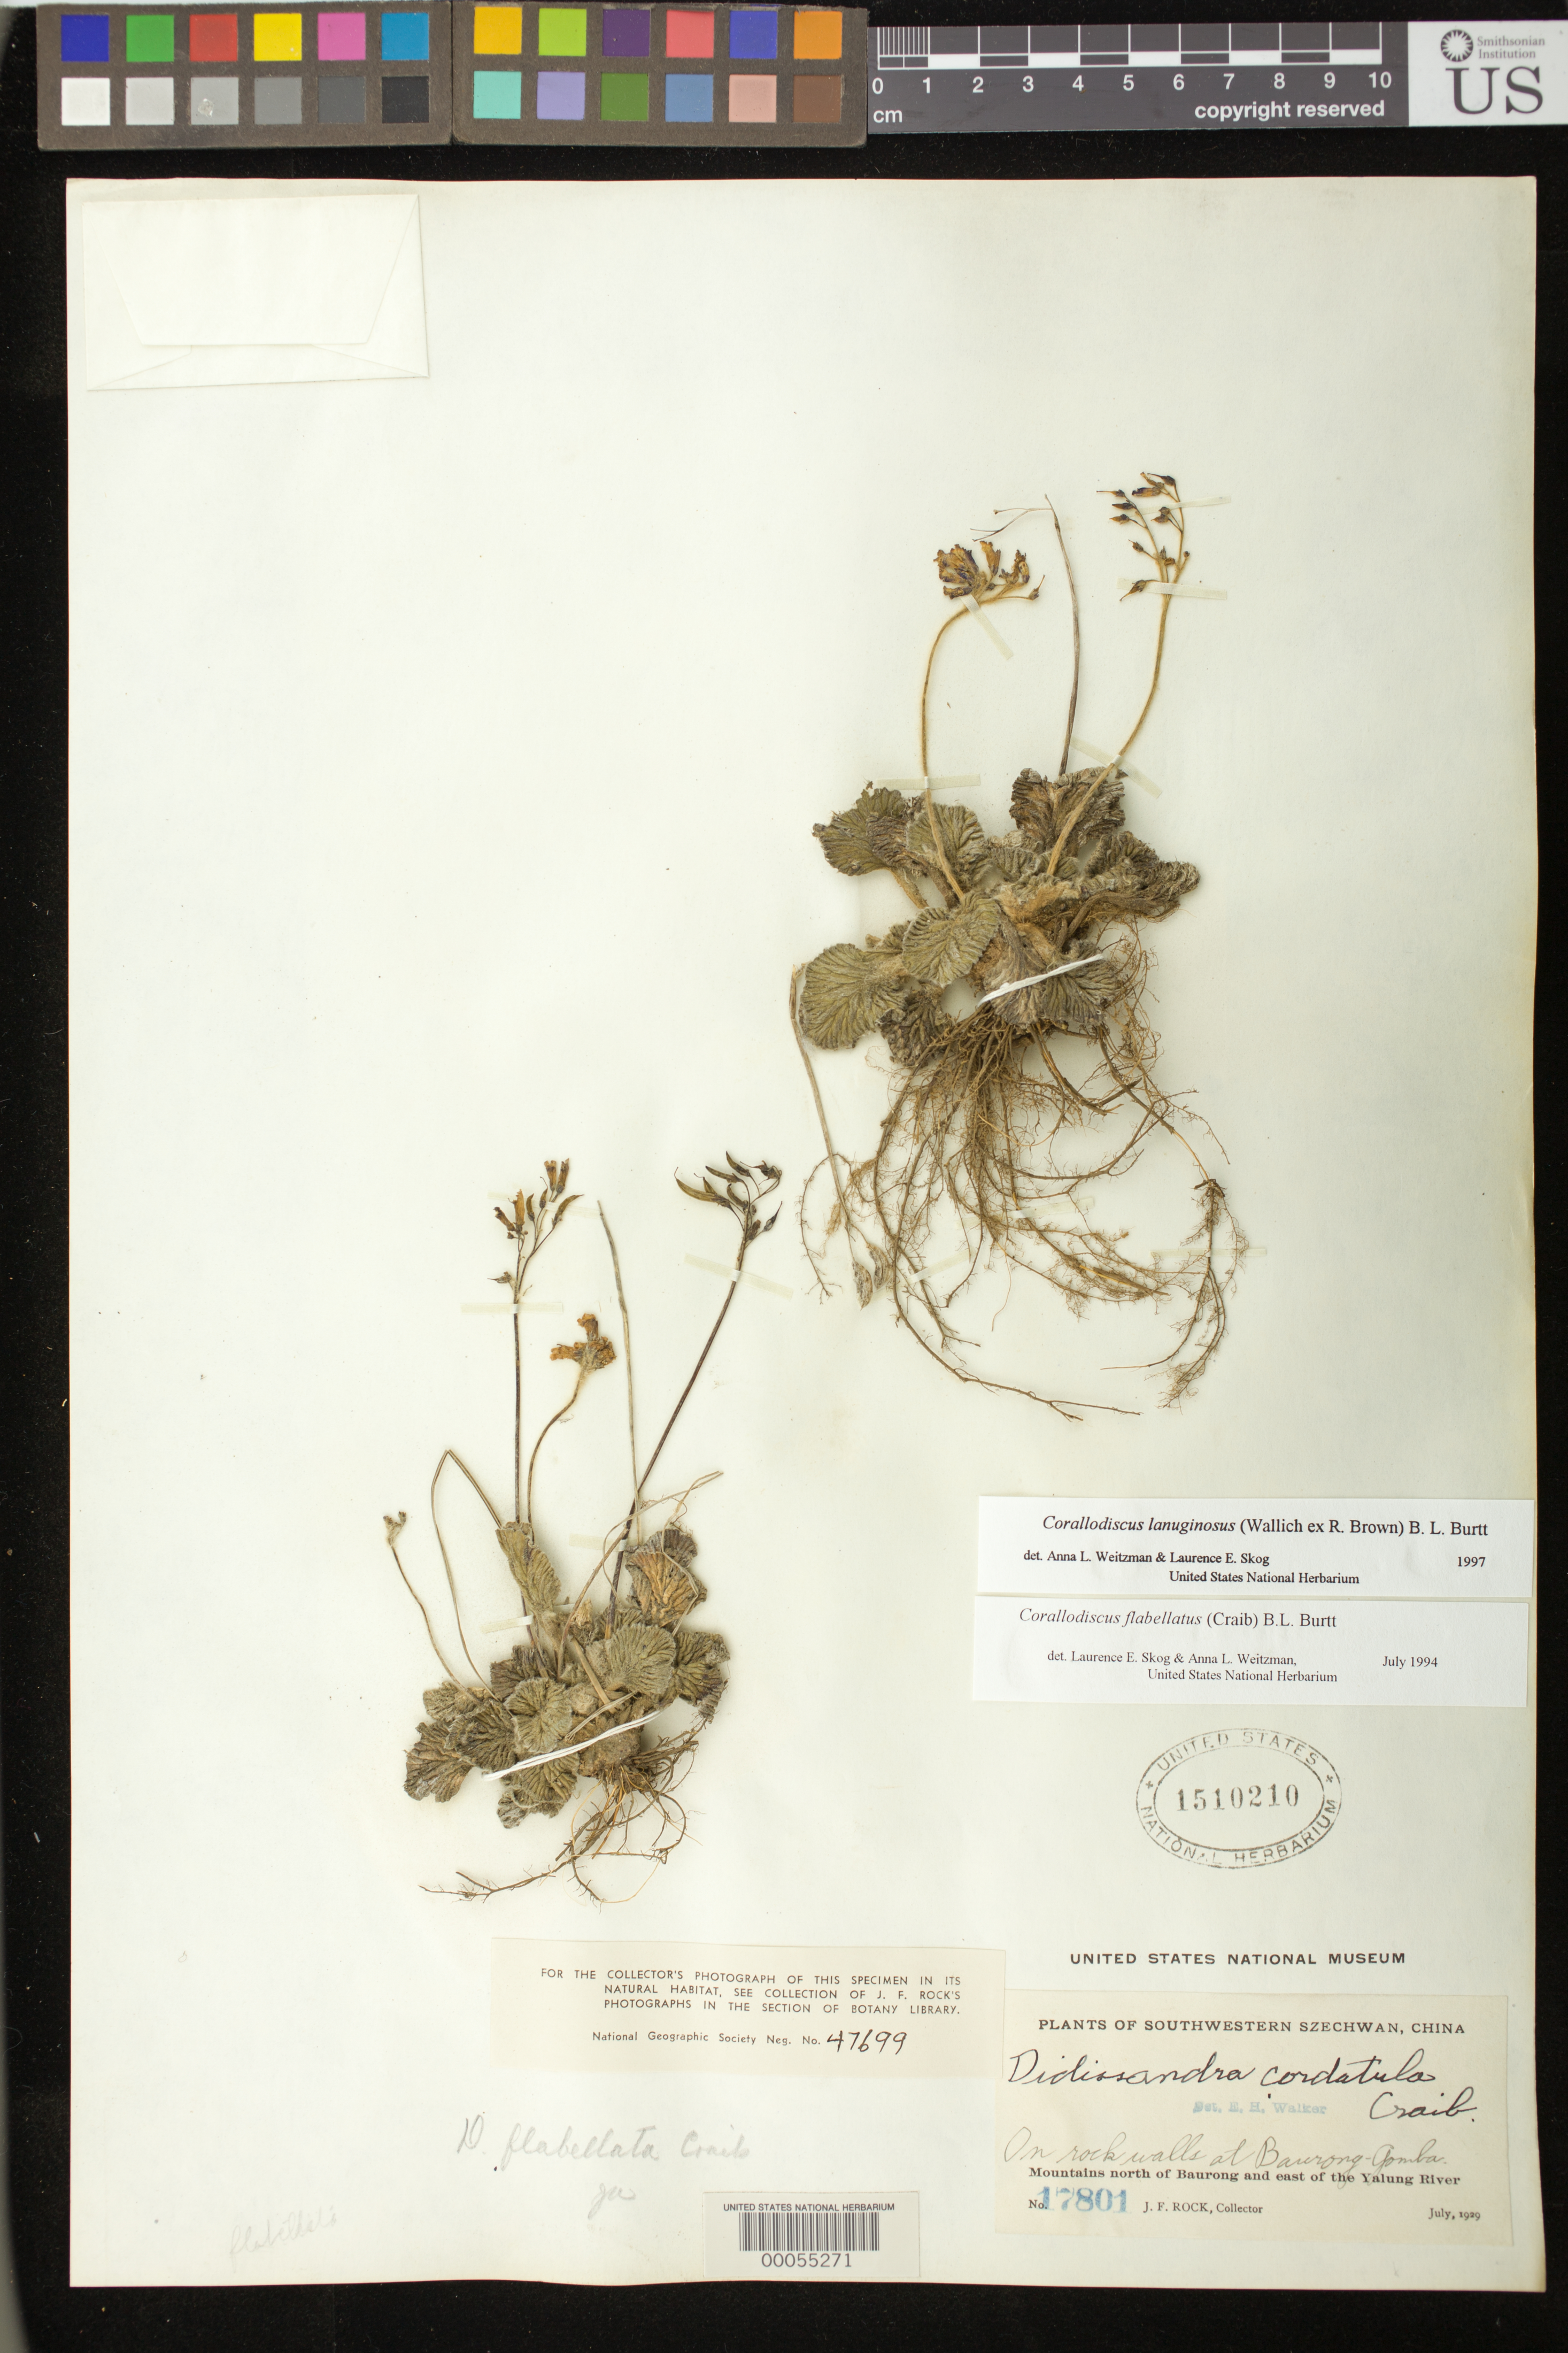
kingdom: Plantae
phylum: Tracheophyta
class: Magnoliopsida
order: Lamiales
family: Gesneriaceae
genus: Corallodiscus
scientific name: Corallodiscus flabellatus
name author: (Craib) B.L. Burtt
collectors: J. F. Rock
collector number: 17801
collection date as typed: Jul 1929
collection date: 1929-07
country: China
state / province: Sichuan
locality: Baurong-gomba, mountains n of baurong and e of the yaiung river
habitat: On rock walls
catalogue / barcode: US 1510210